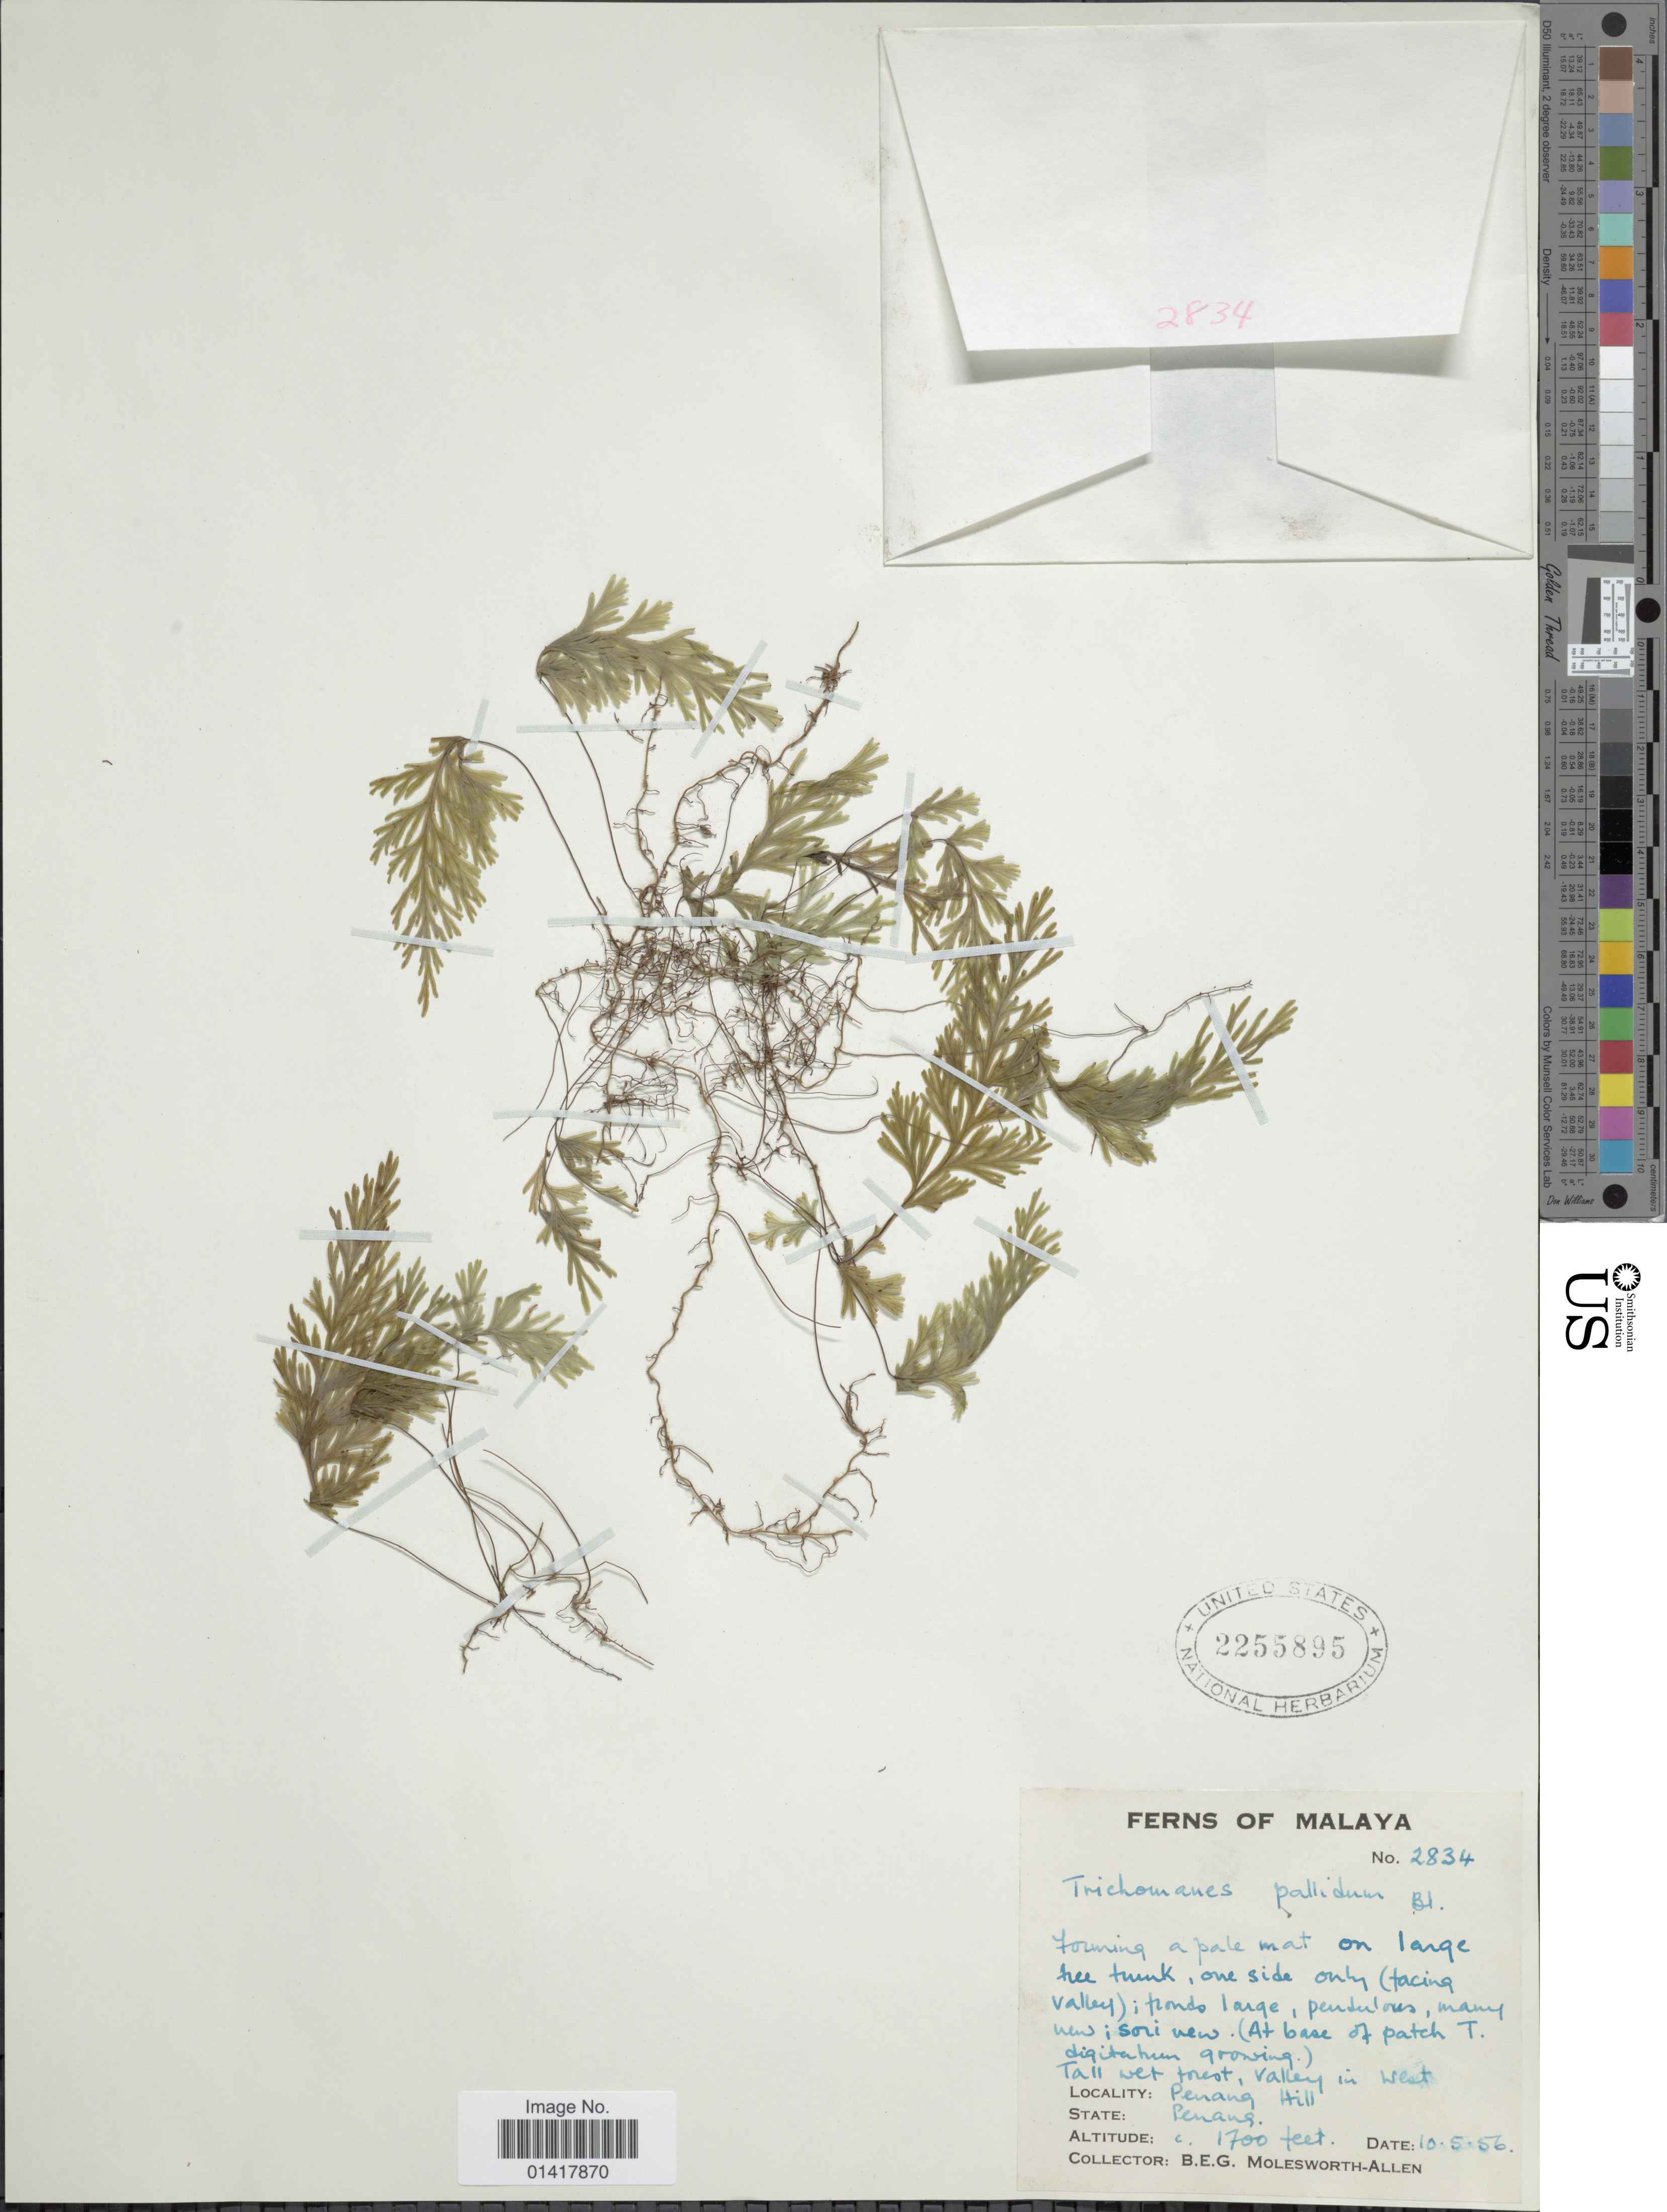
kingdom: Plantae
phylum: Tracheophyta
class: Polypodiopsida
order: Hymenophyllales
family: Hymenophyllaceae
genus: Hymenophyllum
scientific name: Hymenophyllum pallidum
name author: (Blume) Ebihara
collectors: B. E. G. Molesworth-Allen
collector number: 2834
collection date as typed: Transcribed d/m/y: 10/5/56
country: Malaysia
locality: Penang Hill, Penang. Tall wet forest, Valley in west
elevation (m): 518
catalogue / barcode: US 2255895